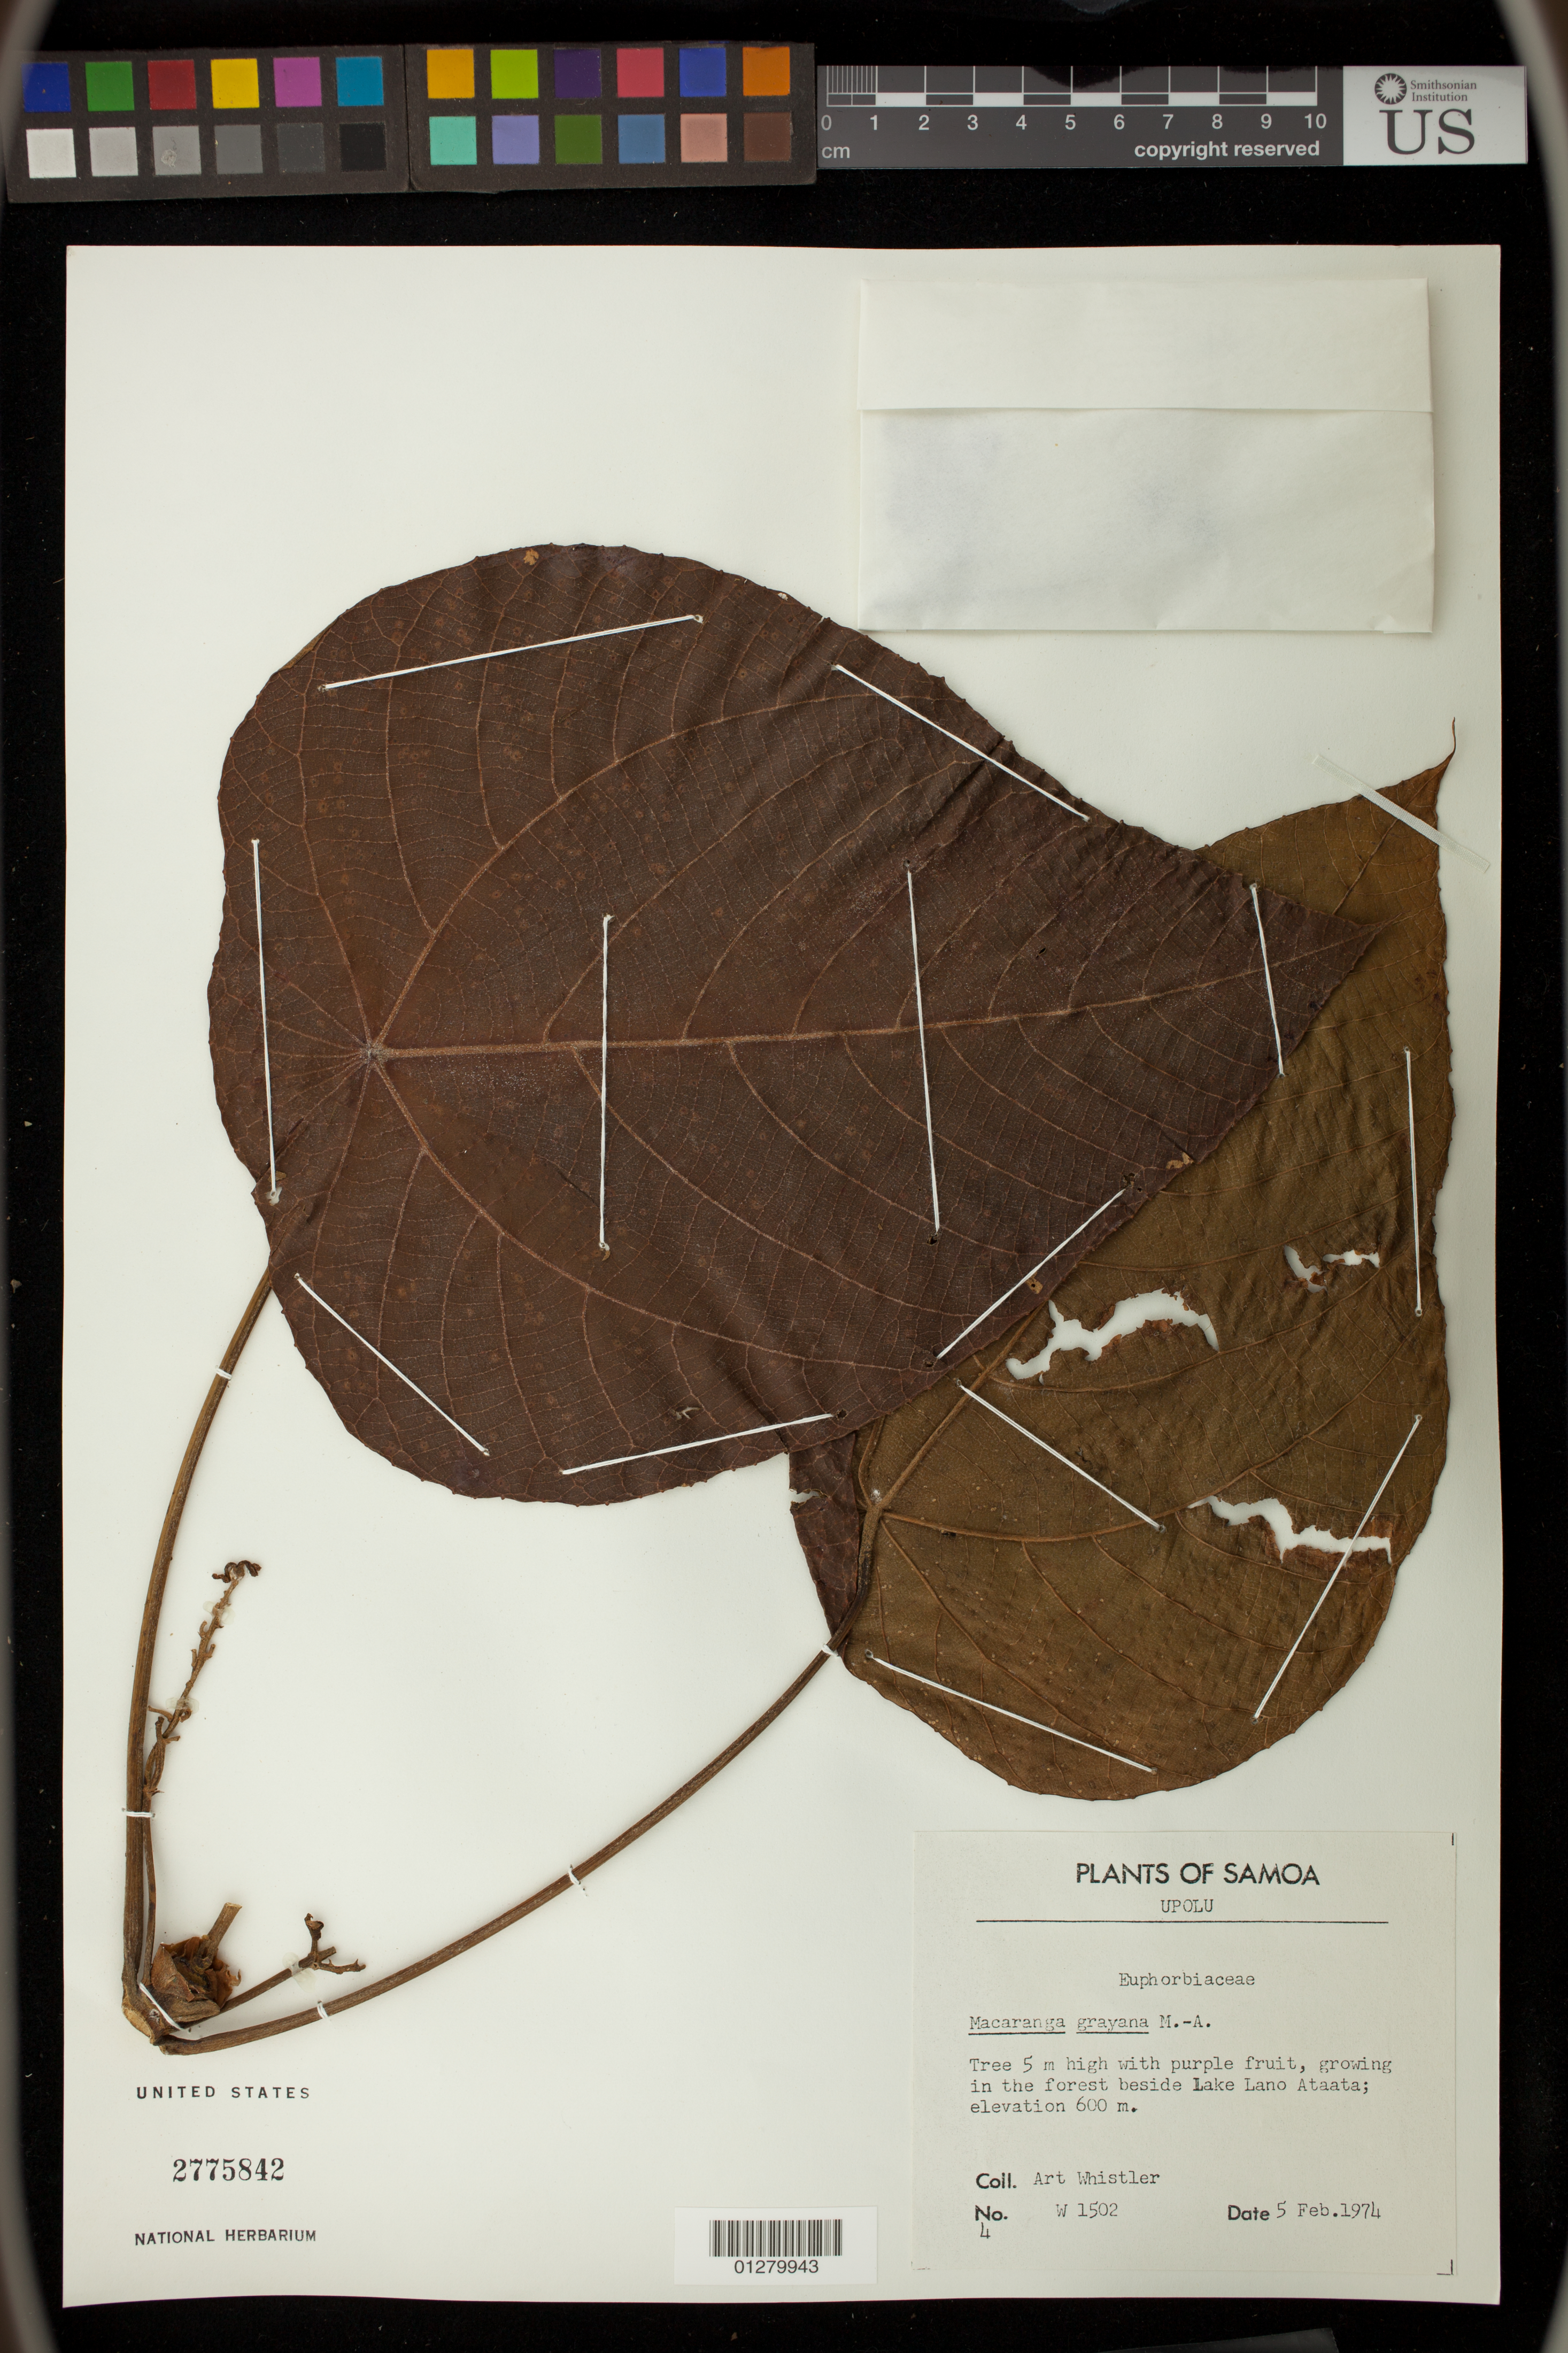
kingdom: Plantae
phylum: Tracheophyta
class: Magnoliopsida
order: Malpighiales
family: Euphorbiaceae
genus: Macaranga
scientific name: Macaranga grayana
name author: Müll. Arg. in DC.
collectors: A. Whistler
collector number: W1502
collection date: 1974-02-05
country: Samoa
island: Upolu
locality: Beside Lake Lano Ataata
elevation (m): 600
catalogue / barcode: US 2775842